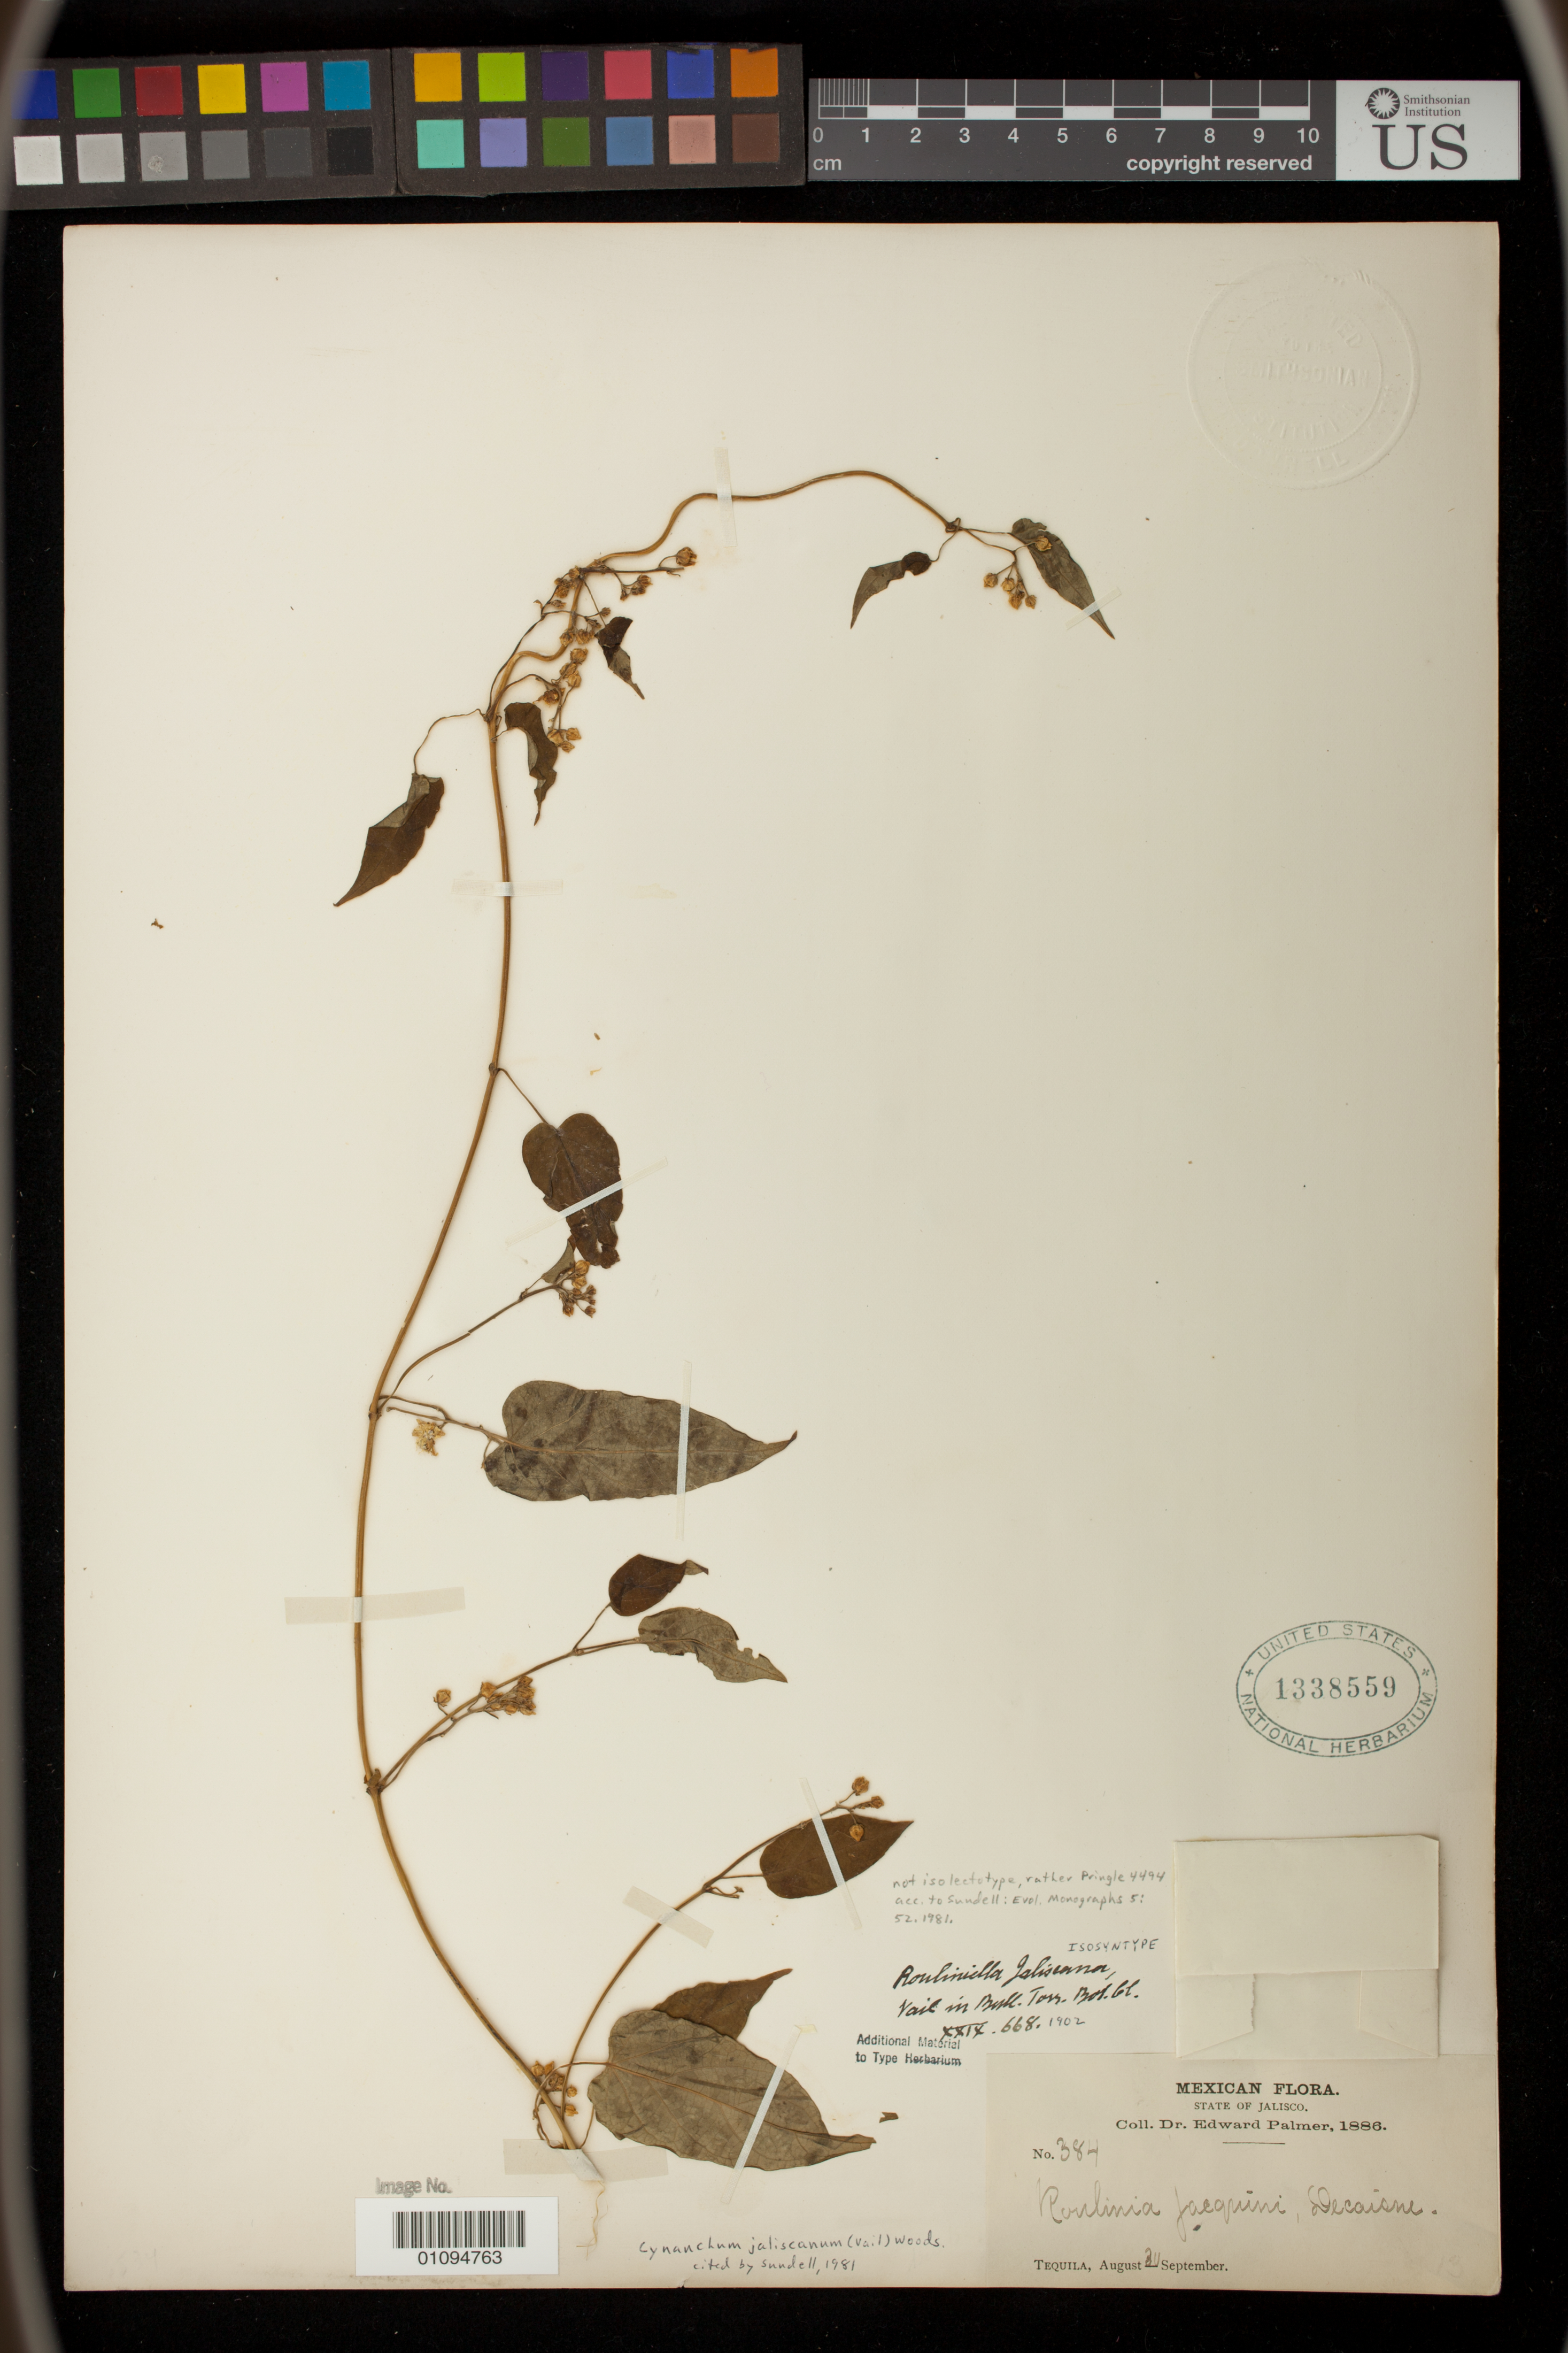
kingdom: Plantae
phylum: Tracheophyta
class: Magnoliopsida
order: Gentianales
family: Apocynaceae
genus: Rouliniella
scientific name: Rouliniella jaliscana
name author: Vail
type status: Isosyntype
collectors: E. Palmer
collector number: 384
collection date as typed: Aug 1886 to 30 Sep 1886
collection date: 1886-08/1886-09-30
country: Mexico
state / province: Jalisco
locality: Tequila, Jalisco.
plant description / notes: Not isolectotype, rather 4494 acc. to Lundell : Evol. Monographs 5: 52. 1981.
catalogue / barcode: US 1338559